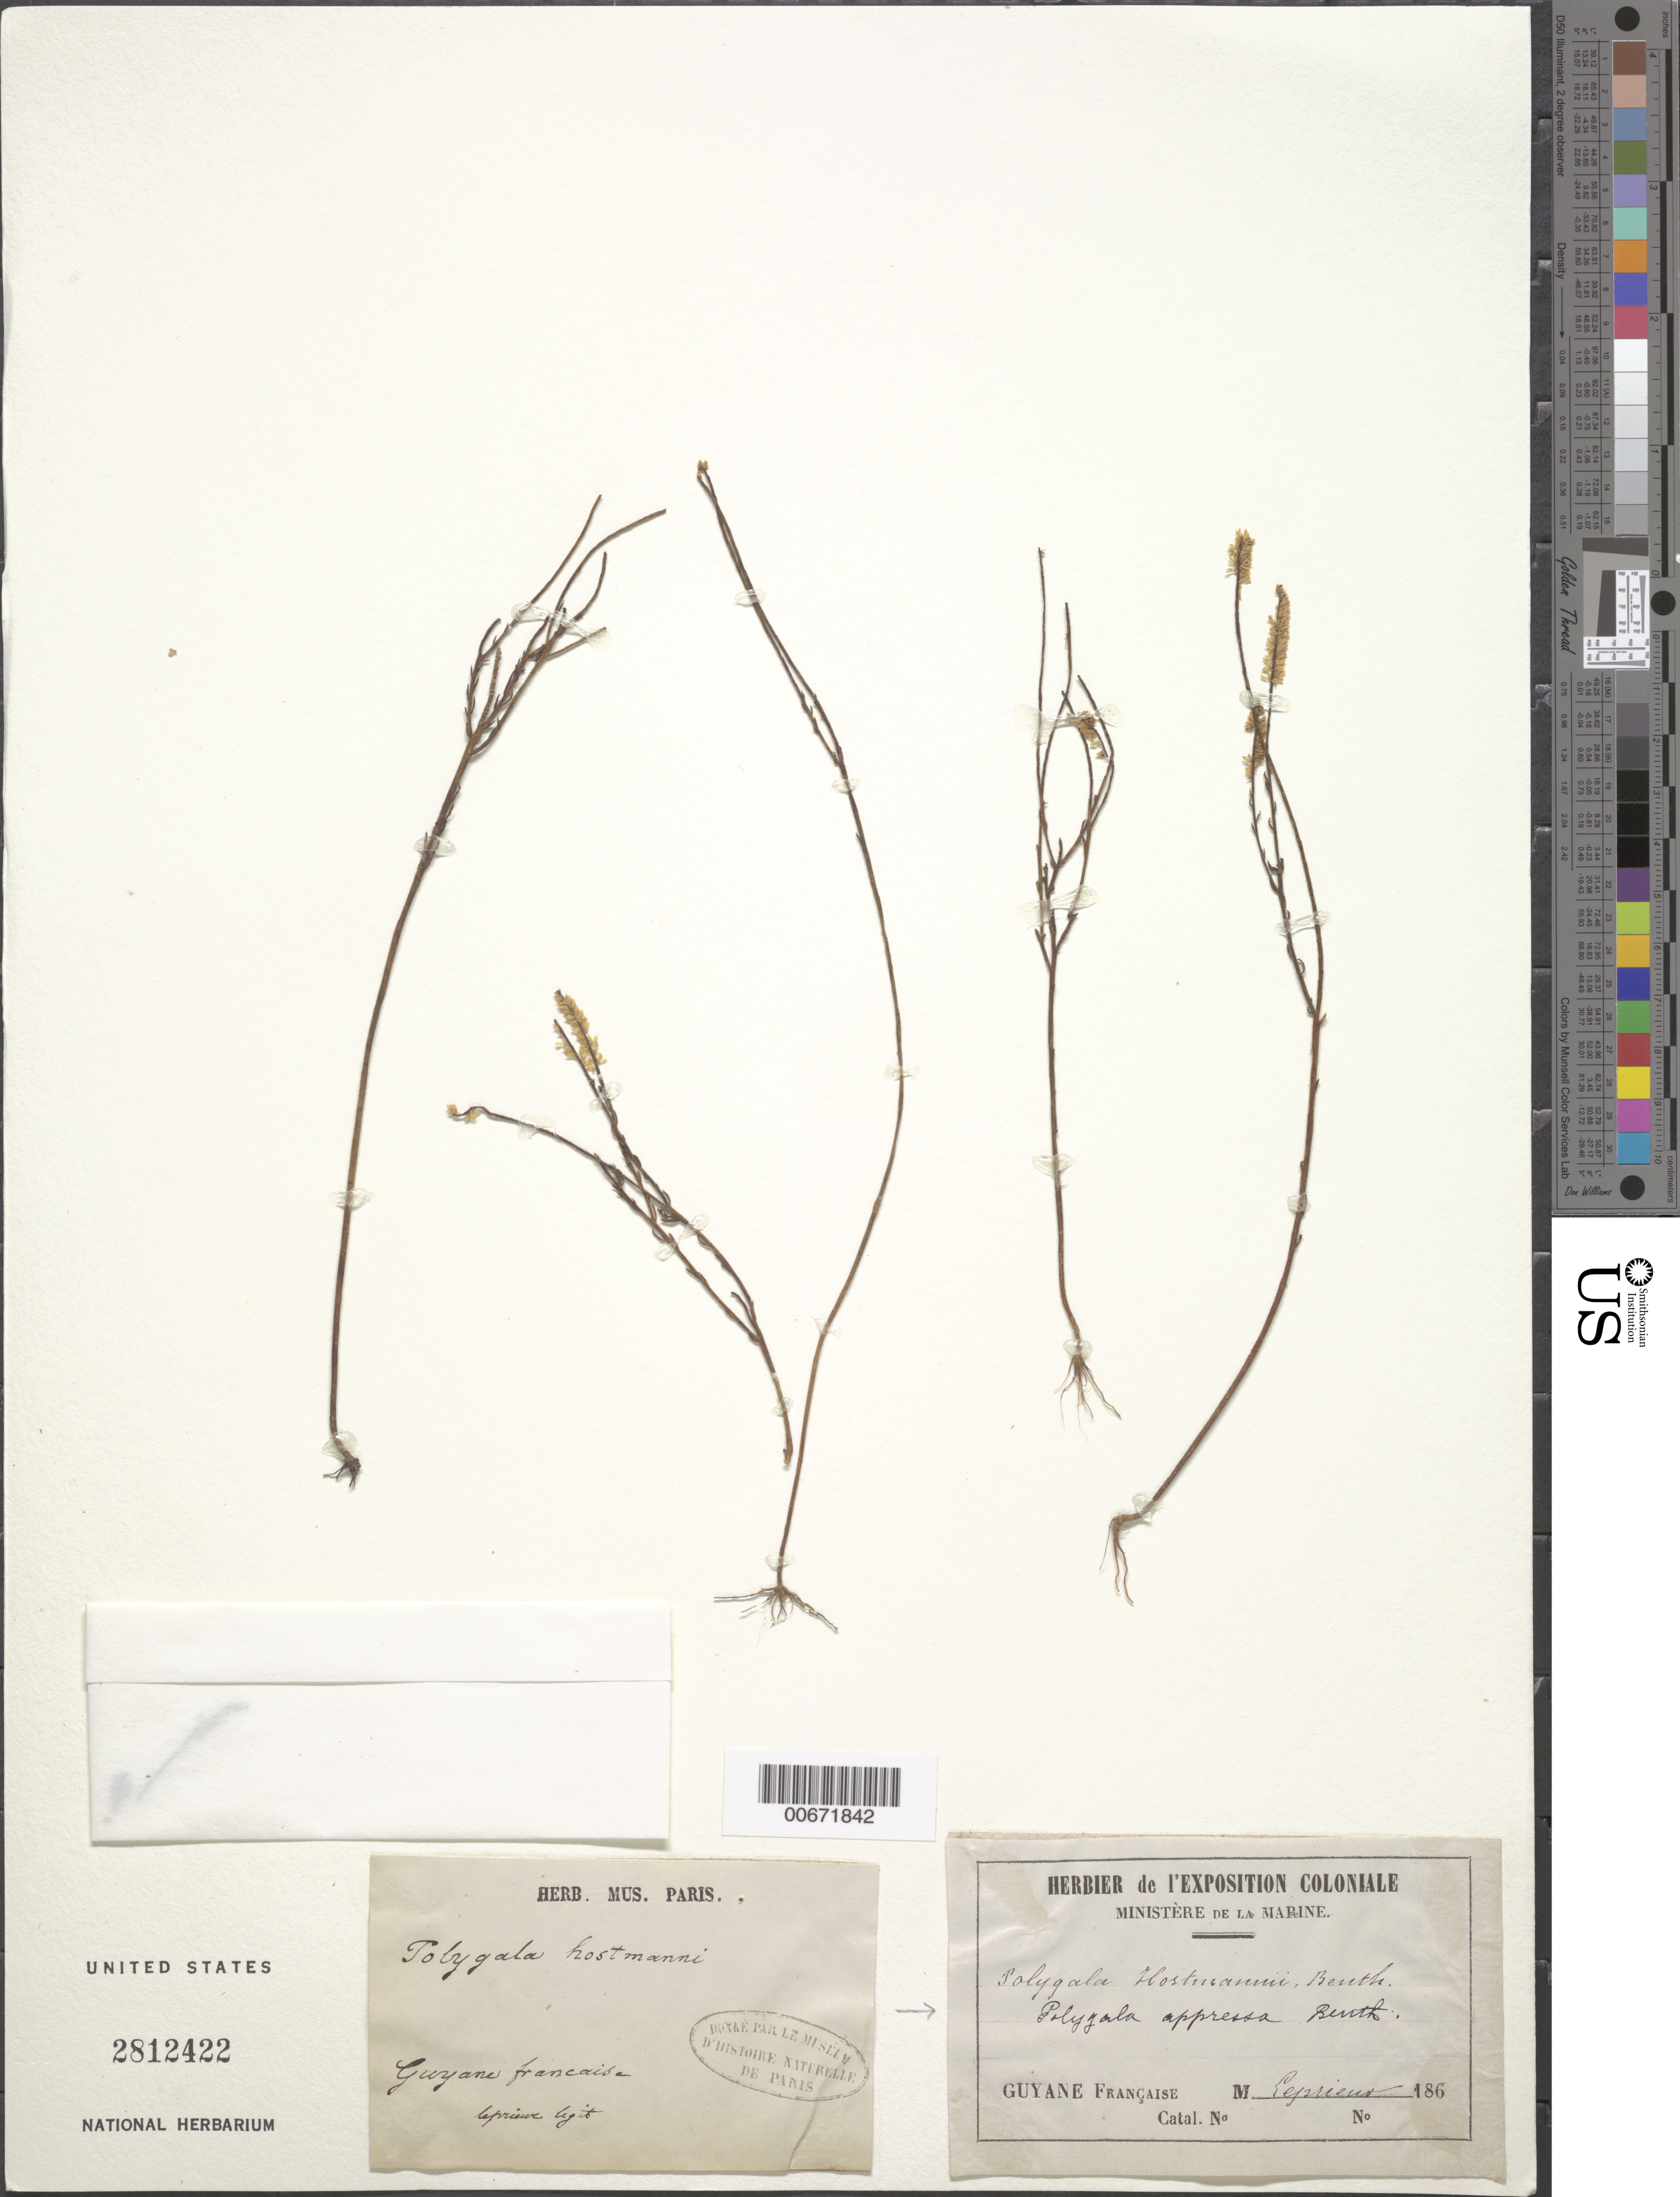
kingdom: Plantae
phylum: Tracheophyta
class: Magnoliopsida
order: Fabales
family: Polygalaceae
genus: Polygala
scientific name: Polygala appressa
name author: Benth.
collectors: F. M. R. Leprieur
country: French Guiana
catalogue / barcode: US 2812422